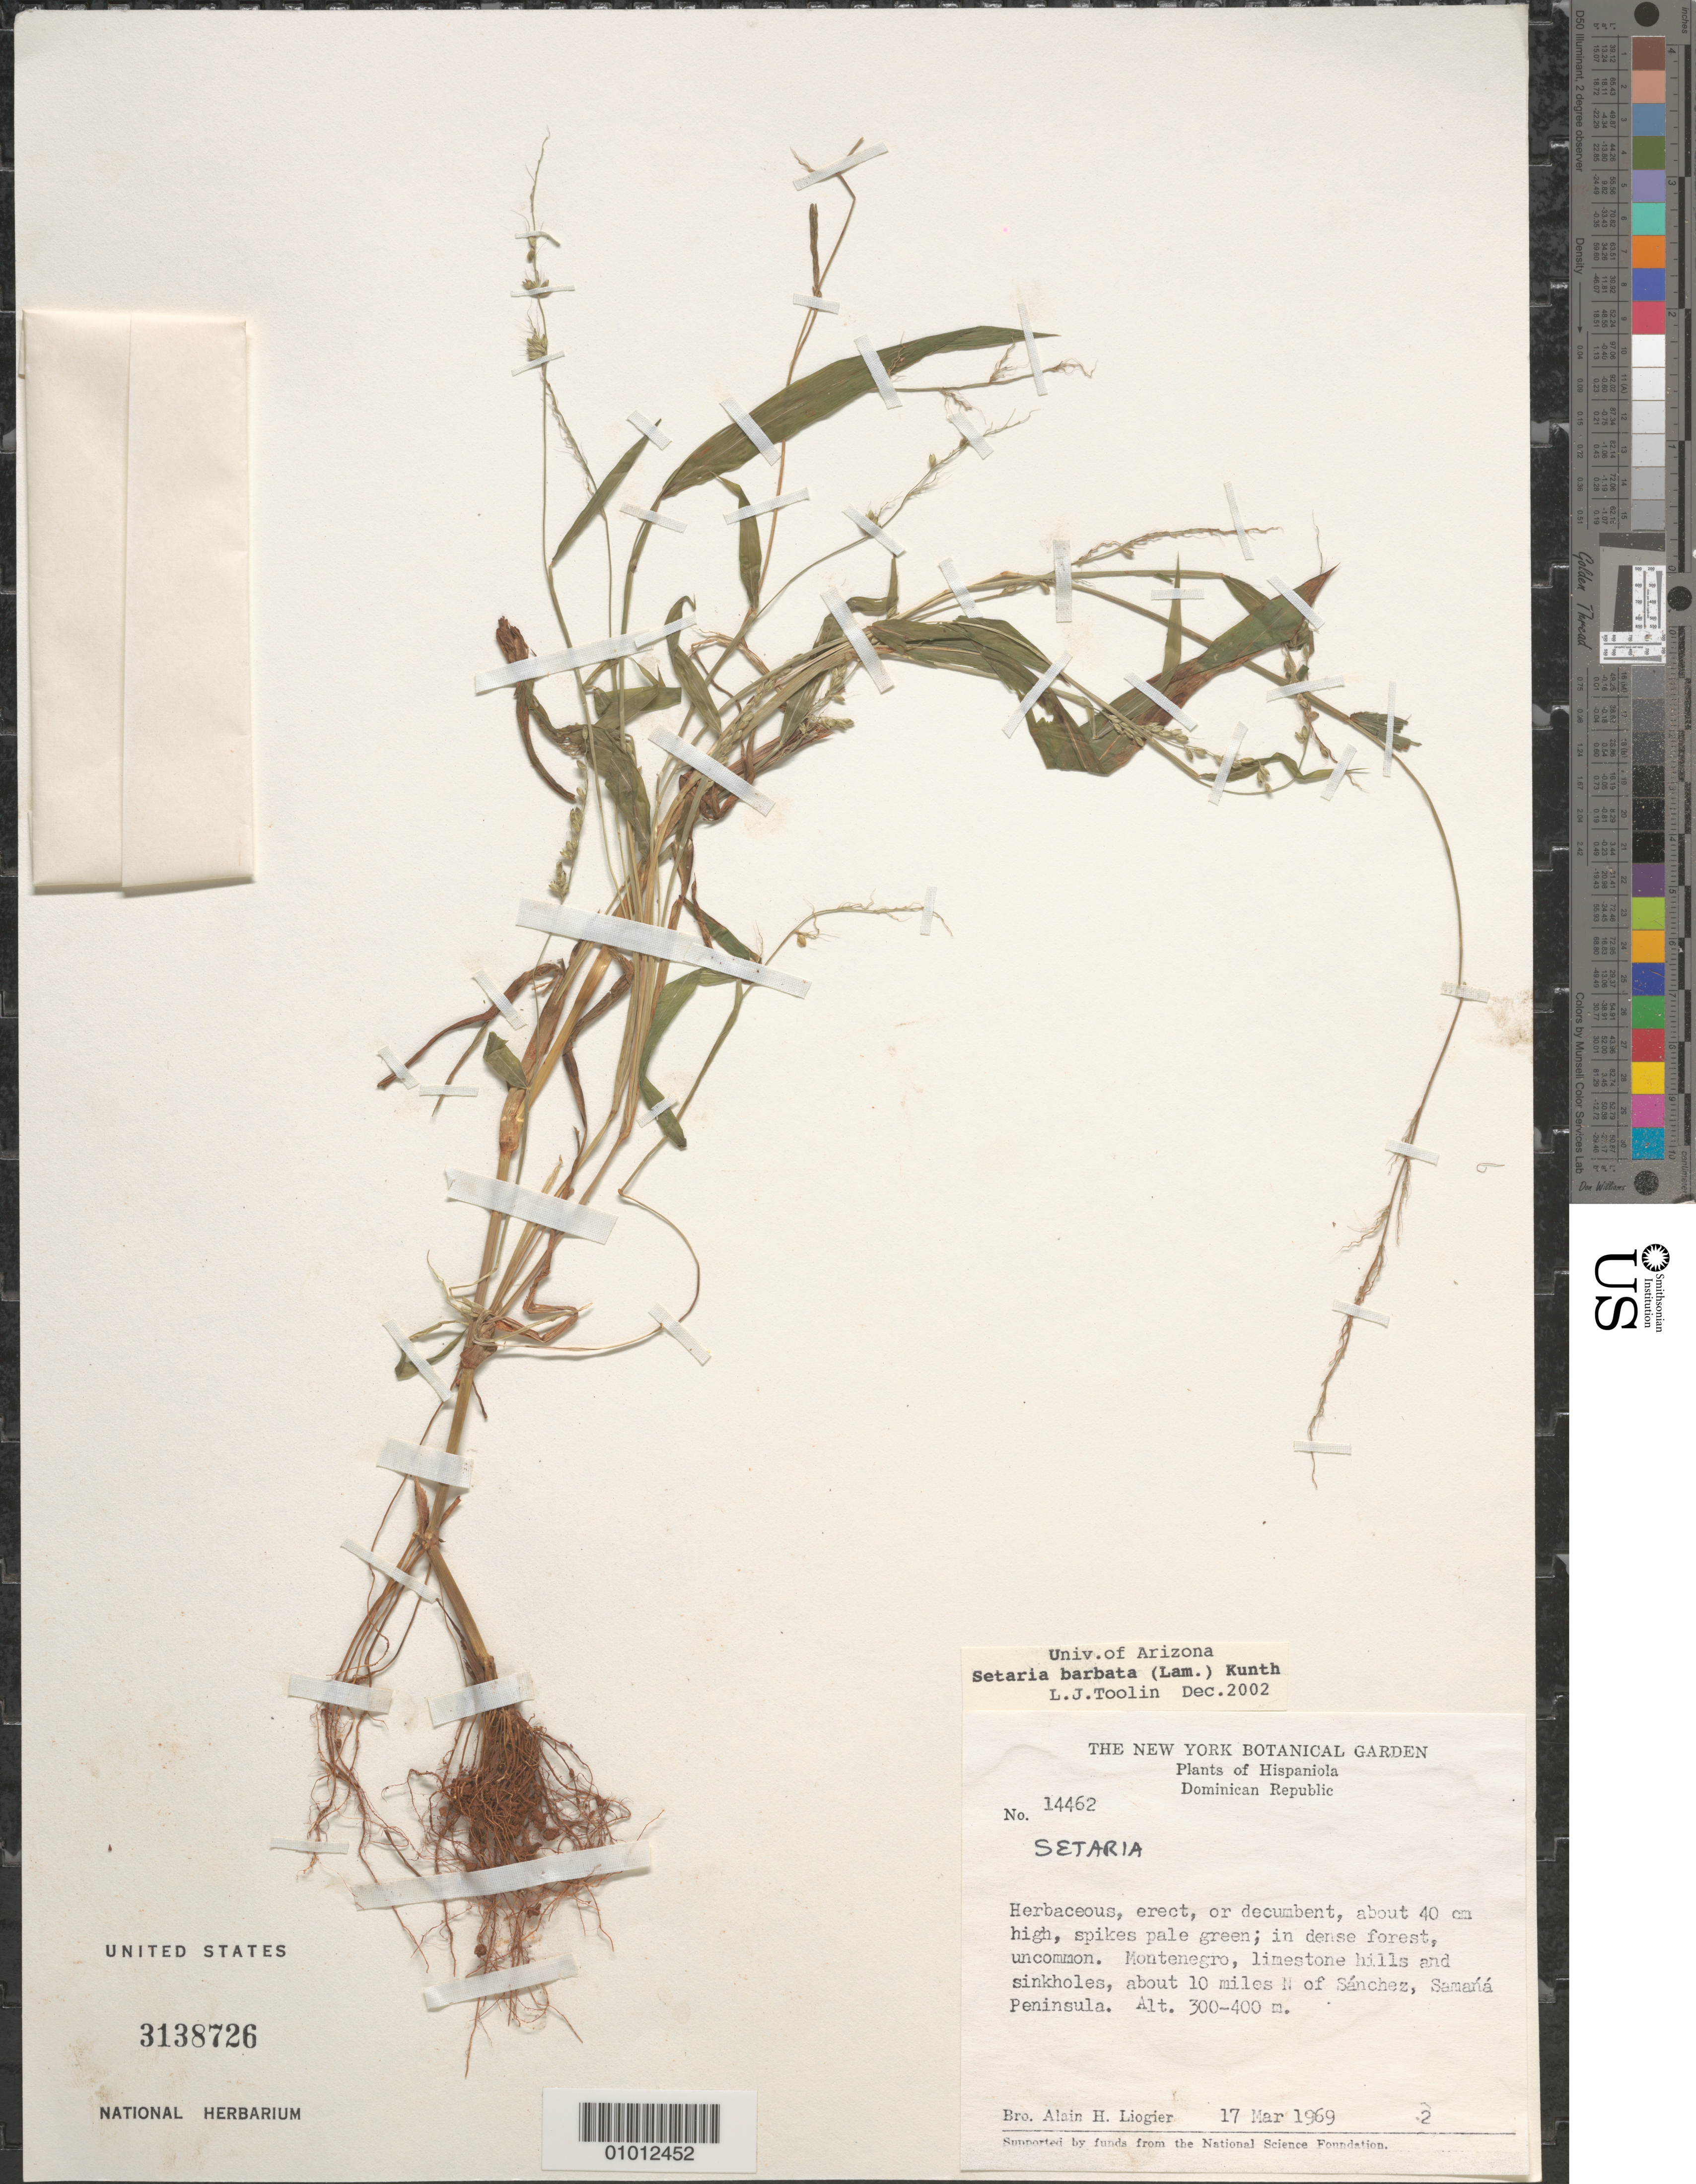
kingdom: Plantae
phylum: Tracheophyta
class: Liliopsida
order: Poales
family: Poaceae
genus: Setaria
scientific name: Setaria barbata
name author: (Lam.) Kunth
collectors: A. H. Liogier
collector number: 14462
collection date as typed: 17 Mar 1969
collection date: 1969-03-17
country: Dominican Republic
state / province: Samaná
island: Hispaniola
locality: Montenegro, about 10 miles N of Sanchez, Samana Peninsula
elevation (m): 300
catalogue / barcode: US 3138726